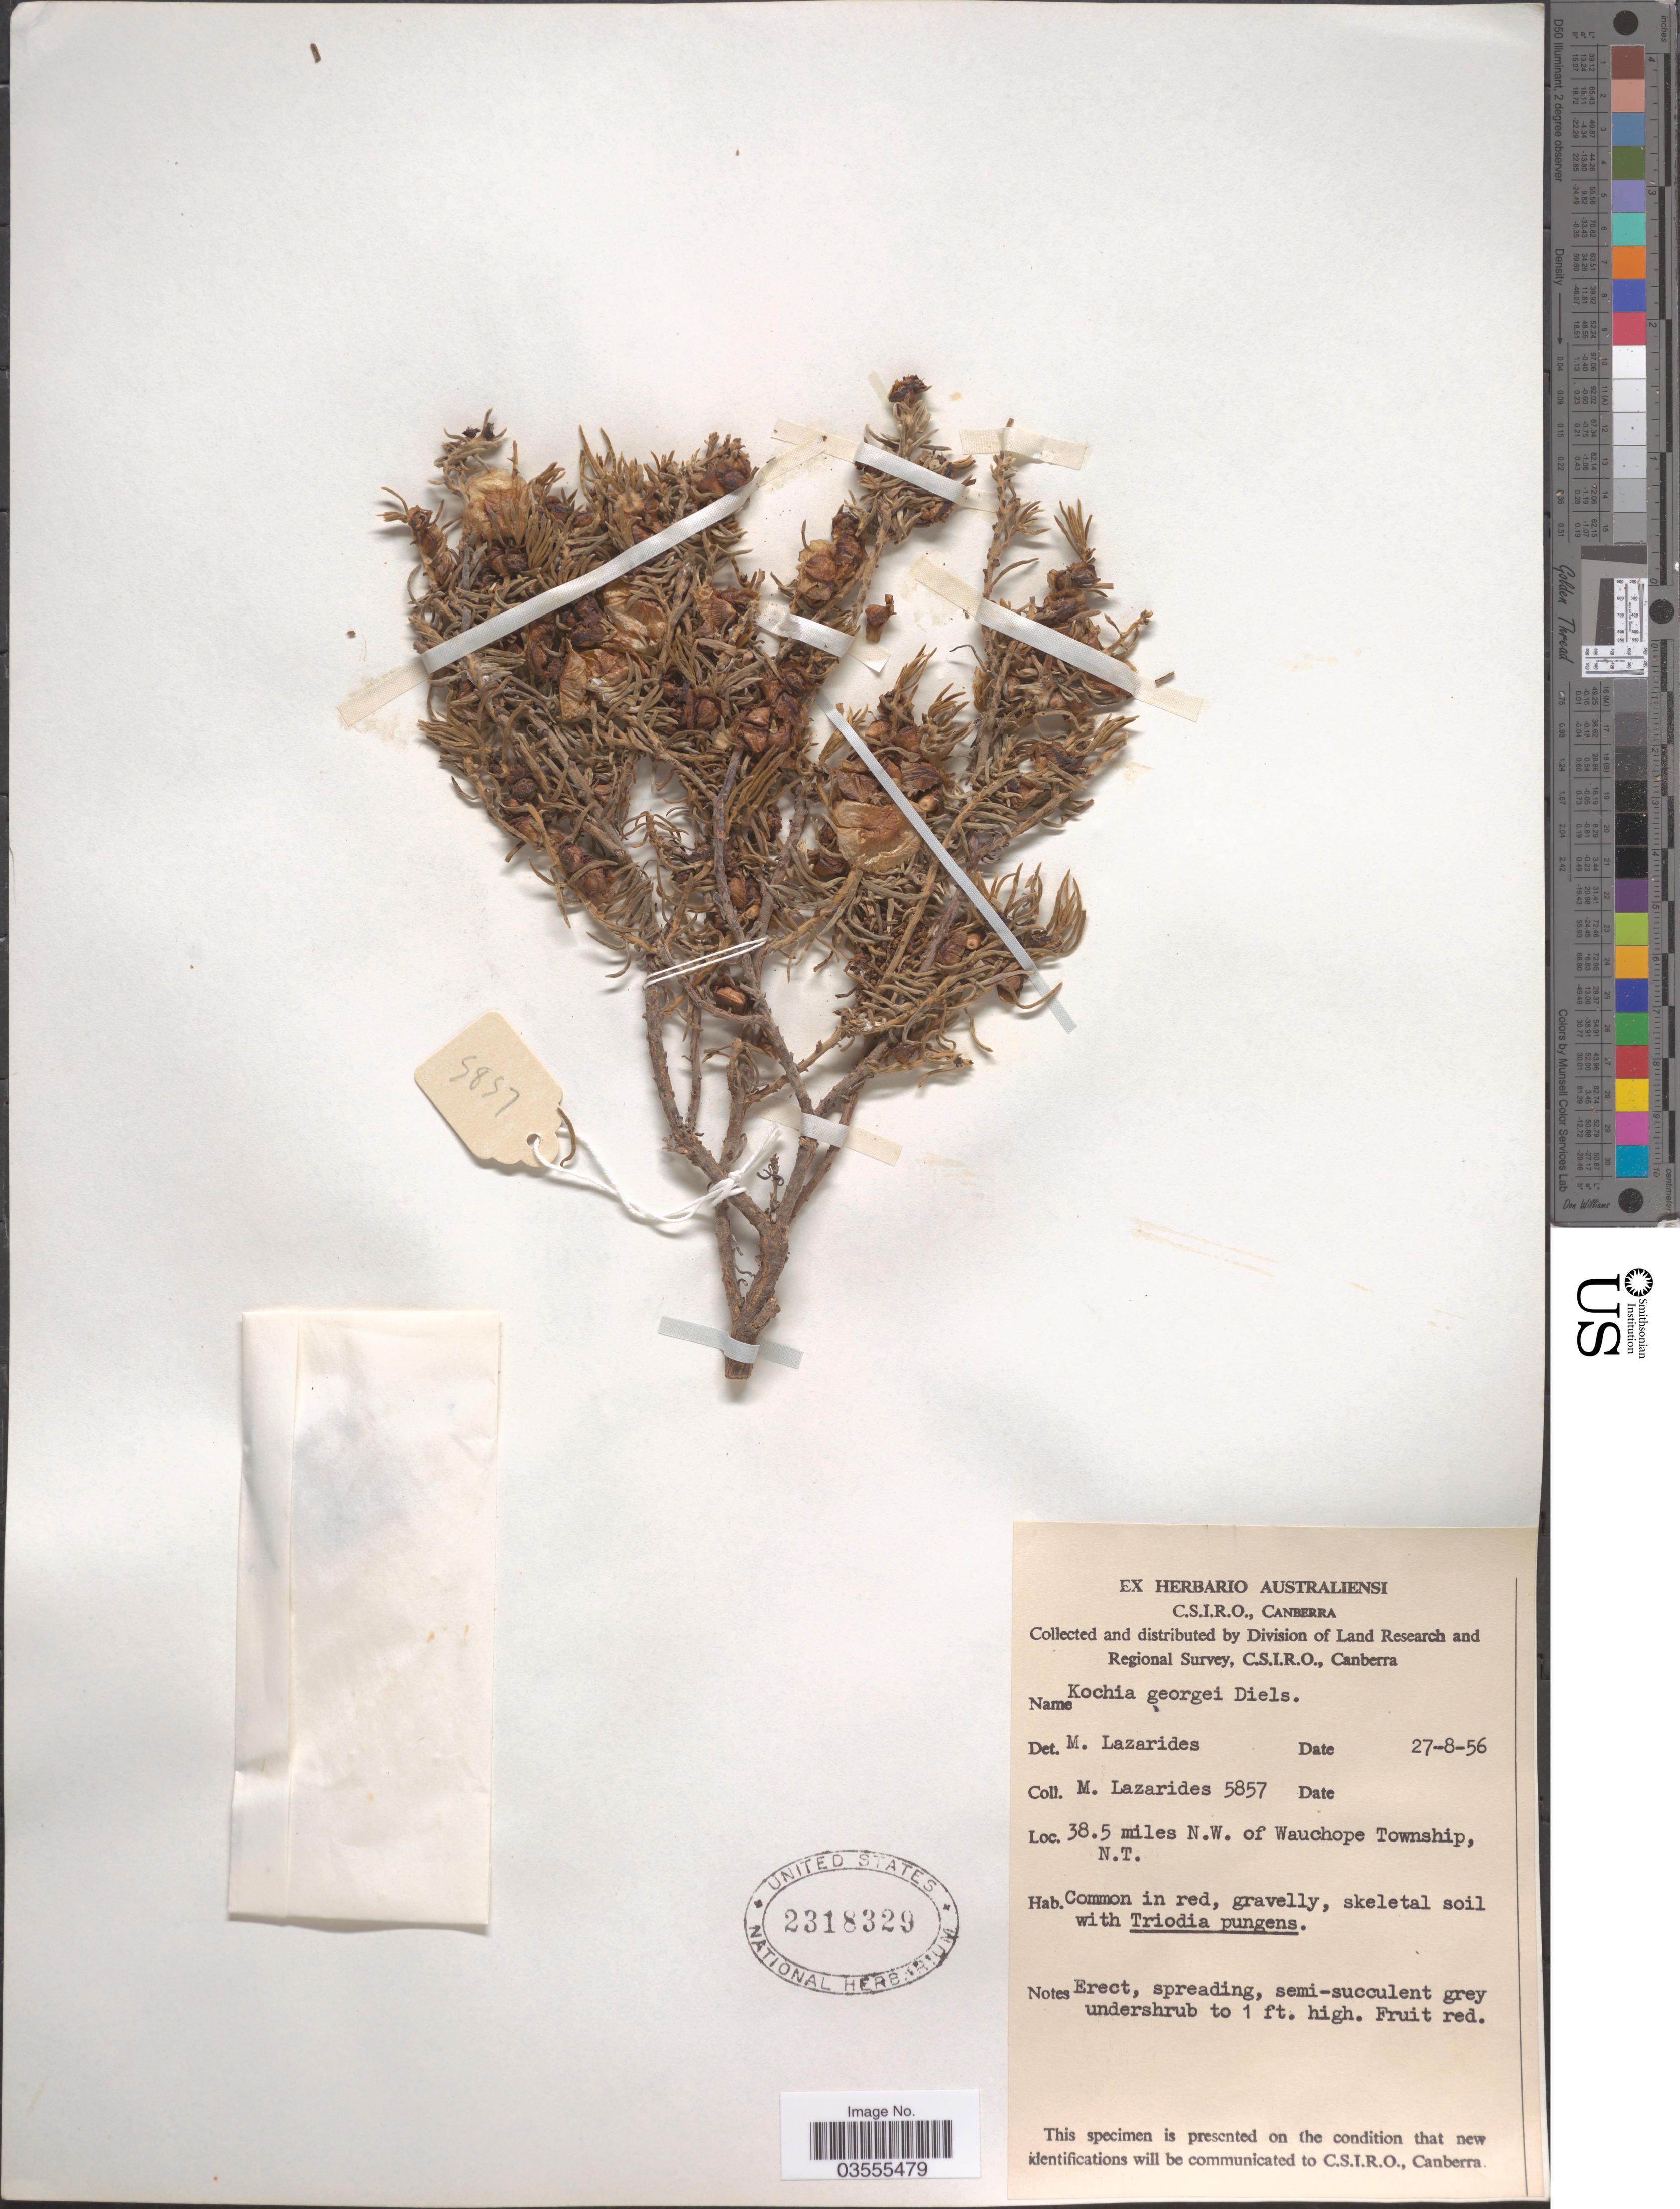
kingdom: Plantae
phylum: Tracheophyta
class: Magnoliopsida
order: Caryophyllales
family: Amaranthaceae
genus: Maireana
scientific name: Maireana georgei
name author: (Diels) Paul G. Wilson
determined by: Wilson, Paul G.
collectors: M. Lazarides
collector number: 5857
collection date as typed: Transcribed d/m/y: 27/8/56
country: Australia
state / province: Northern Territory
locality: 38.5 miles N. W. of Wauchope Township.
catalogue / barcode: US 2318329